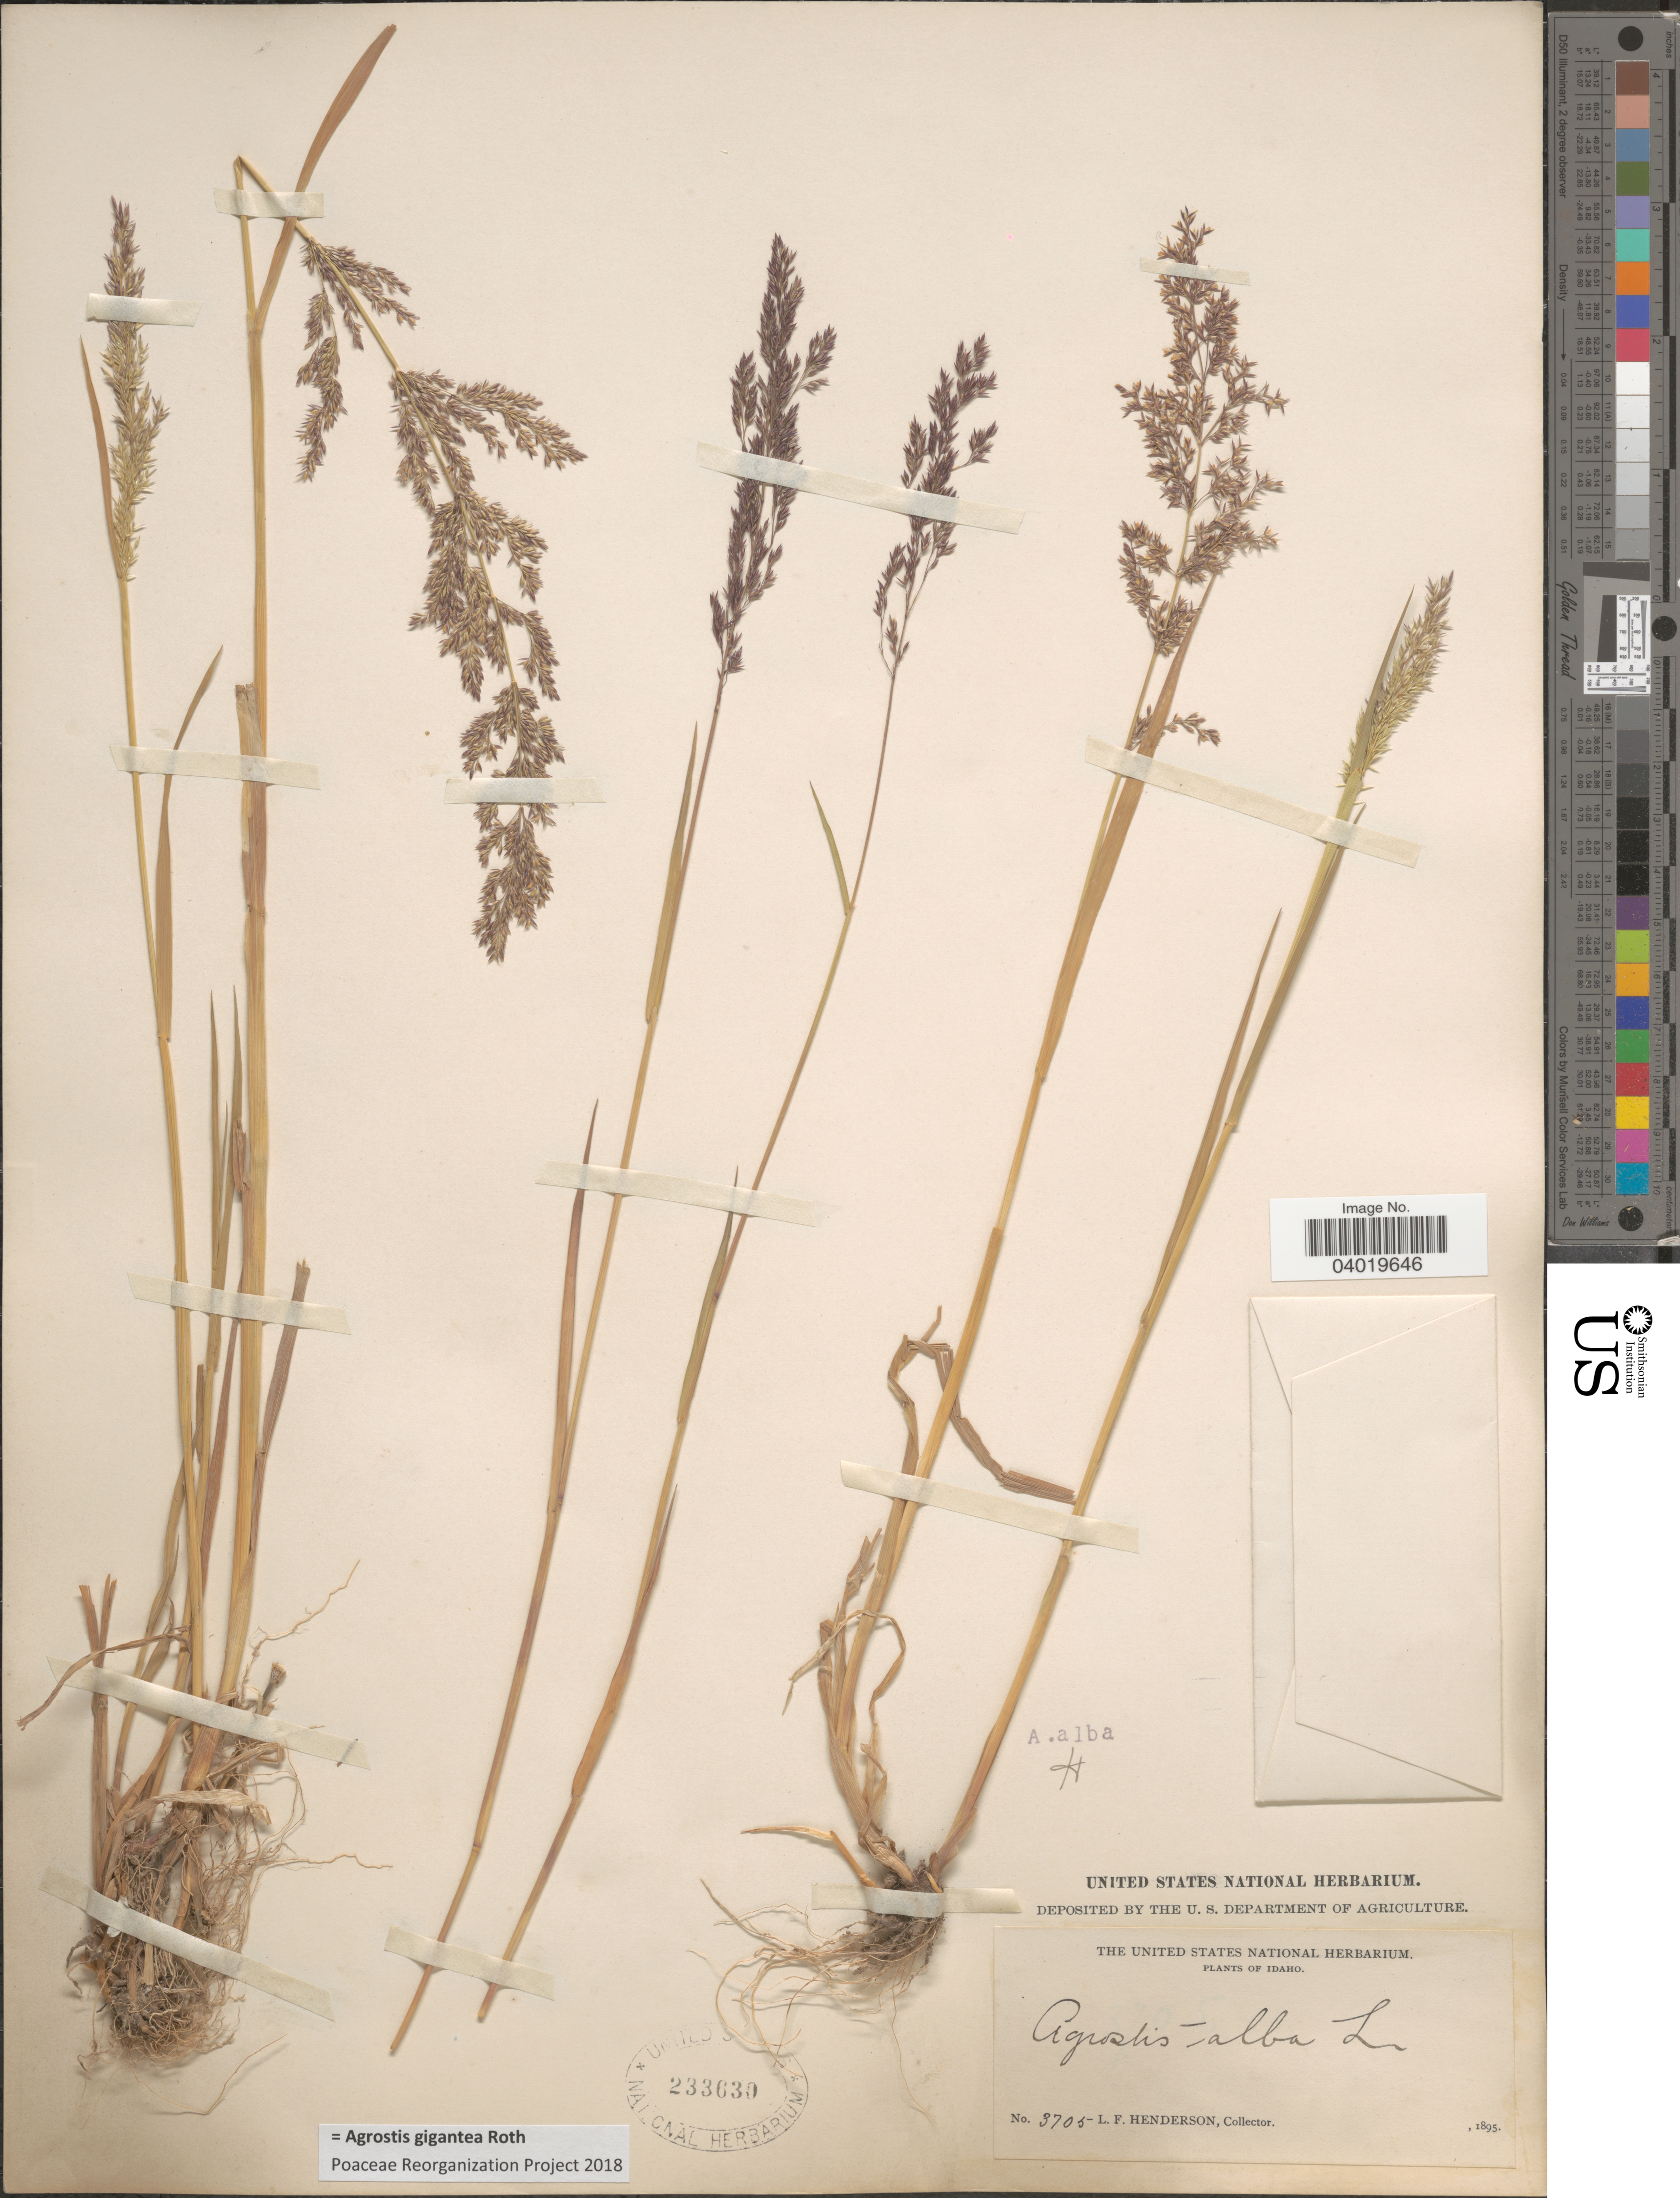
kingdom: Plantae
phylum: Tracheophyta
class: Liliopsida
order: Poales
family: Poaceae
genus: Agrostis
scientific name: Agrostis gigantea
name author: Roth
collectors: L. Henderson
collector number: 3705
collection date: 1895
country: United States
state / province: Idaho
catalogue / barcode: US 233630